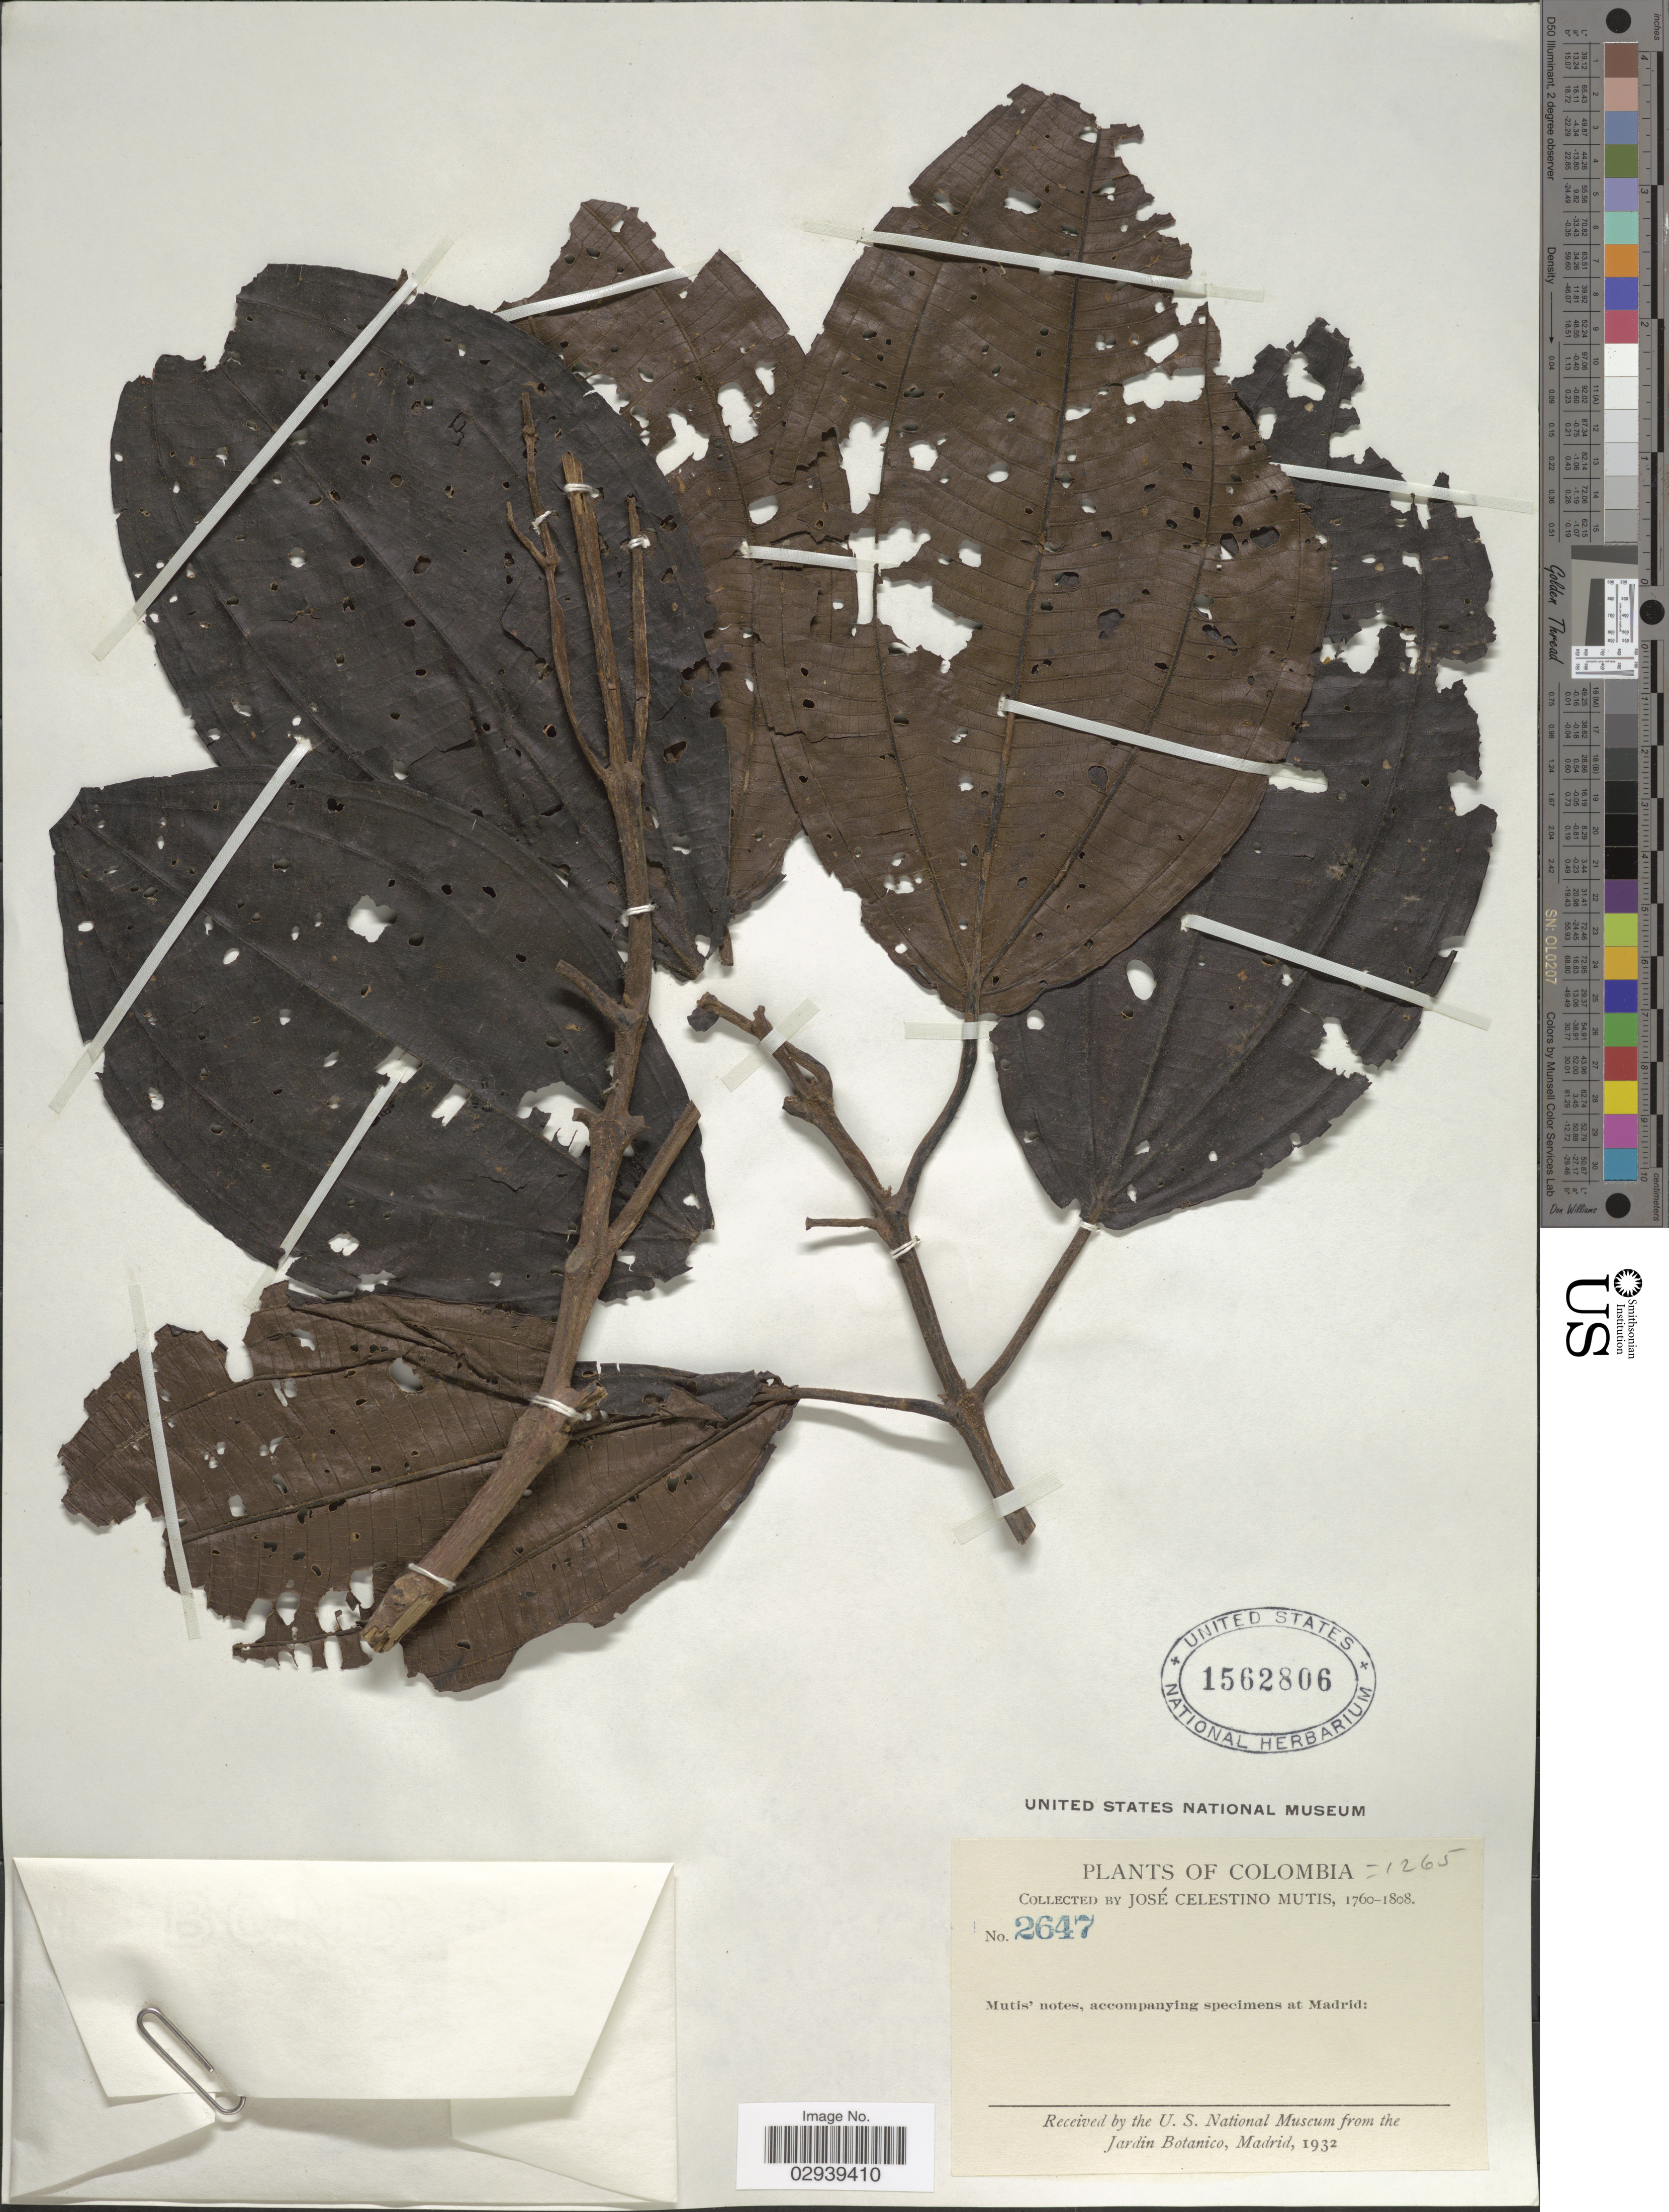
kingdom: Plantae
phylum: Tracheophyta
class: Magnoliopsida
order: Myrtales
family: Melastomataceae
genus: Miconia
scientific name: Miconia floribunda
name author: (Bonpl.) DC.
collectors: J. C. B. Mutis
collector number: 2647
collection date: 1760/1808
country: Colombia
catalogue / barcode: US 1562806